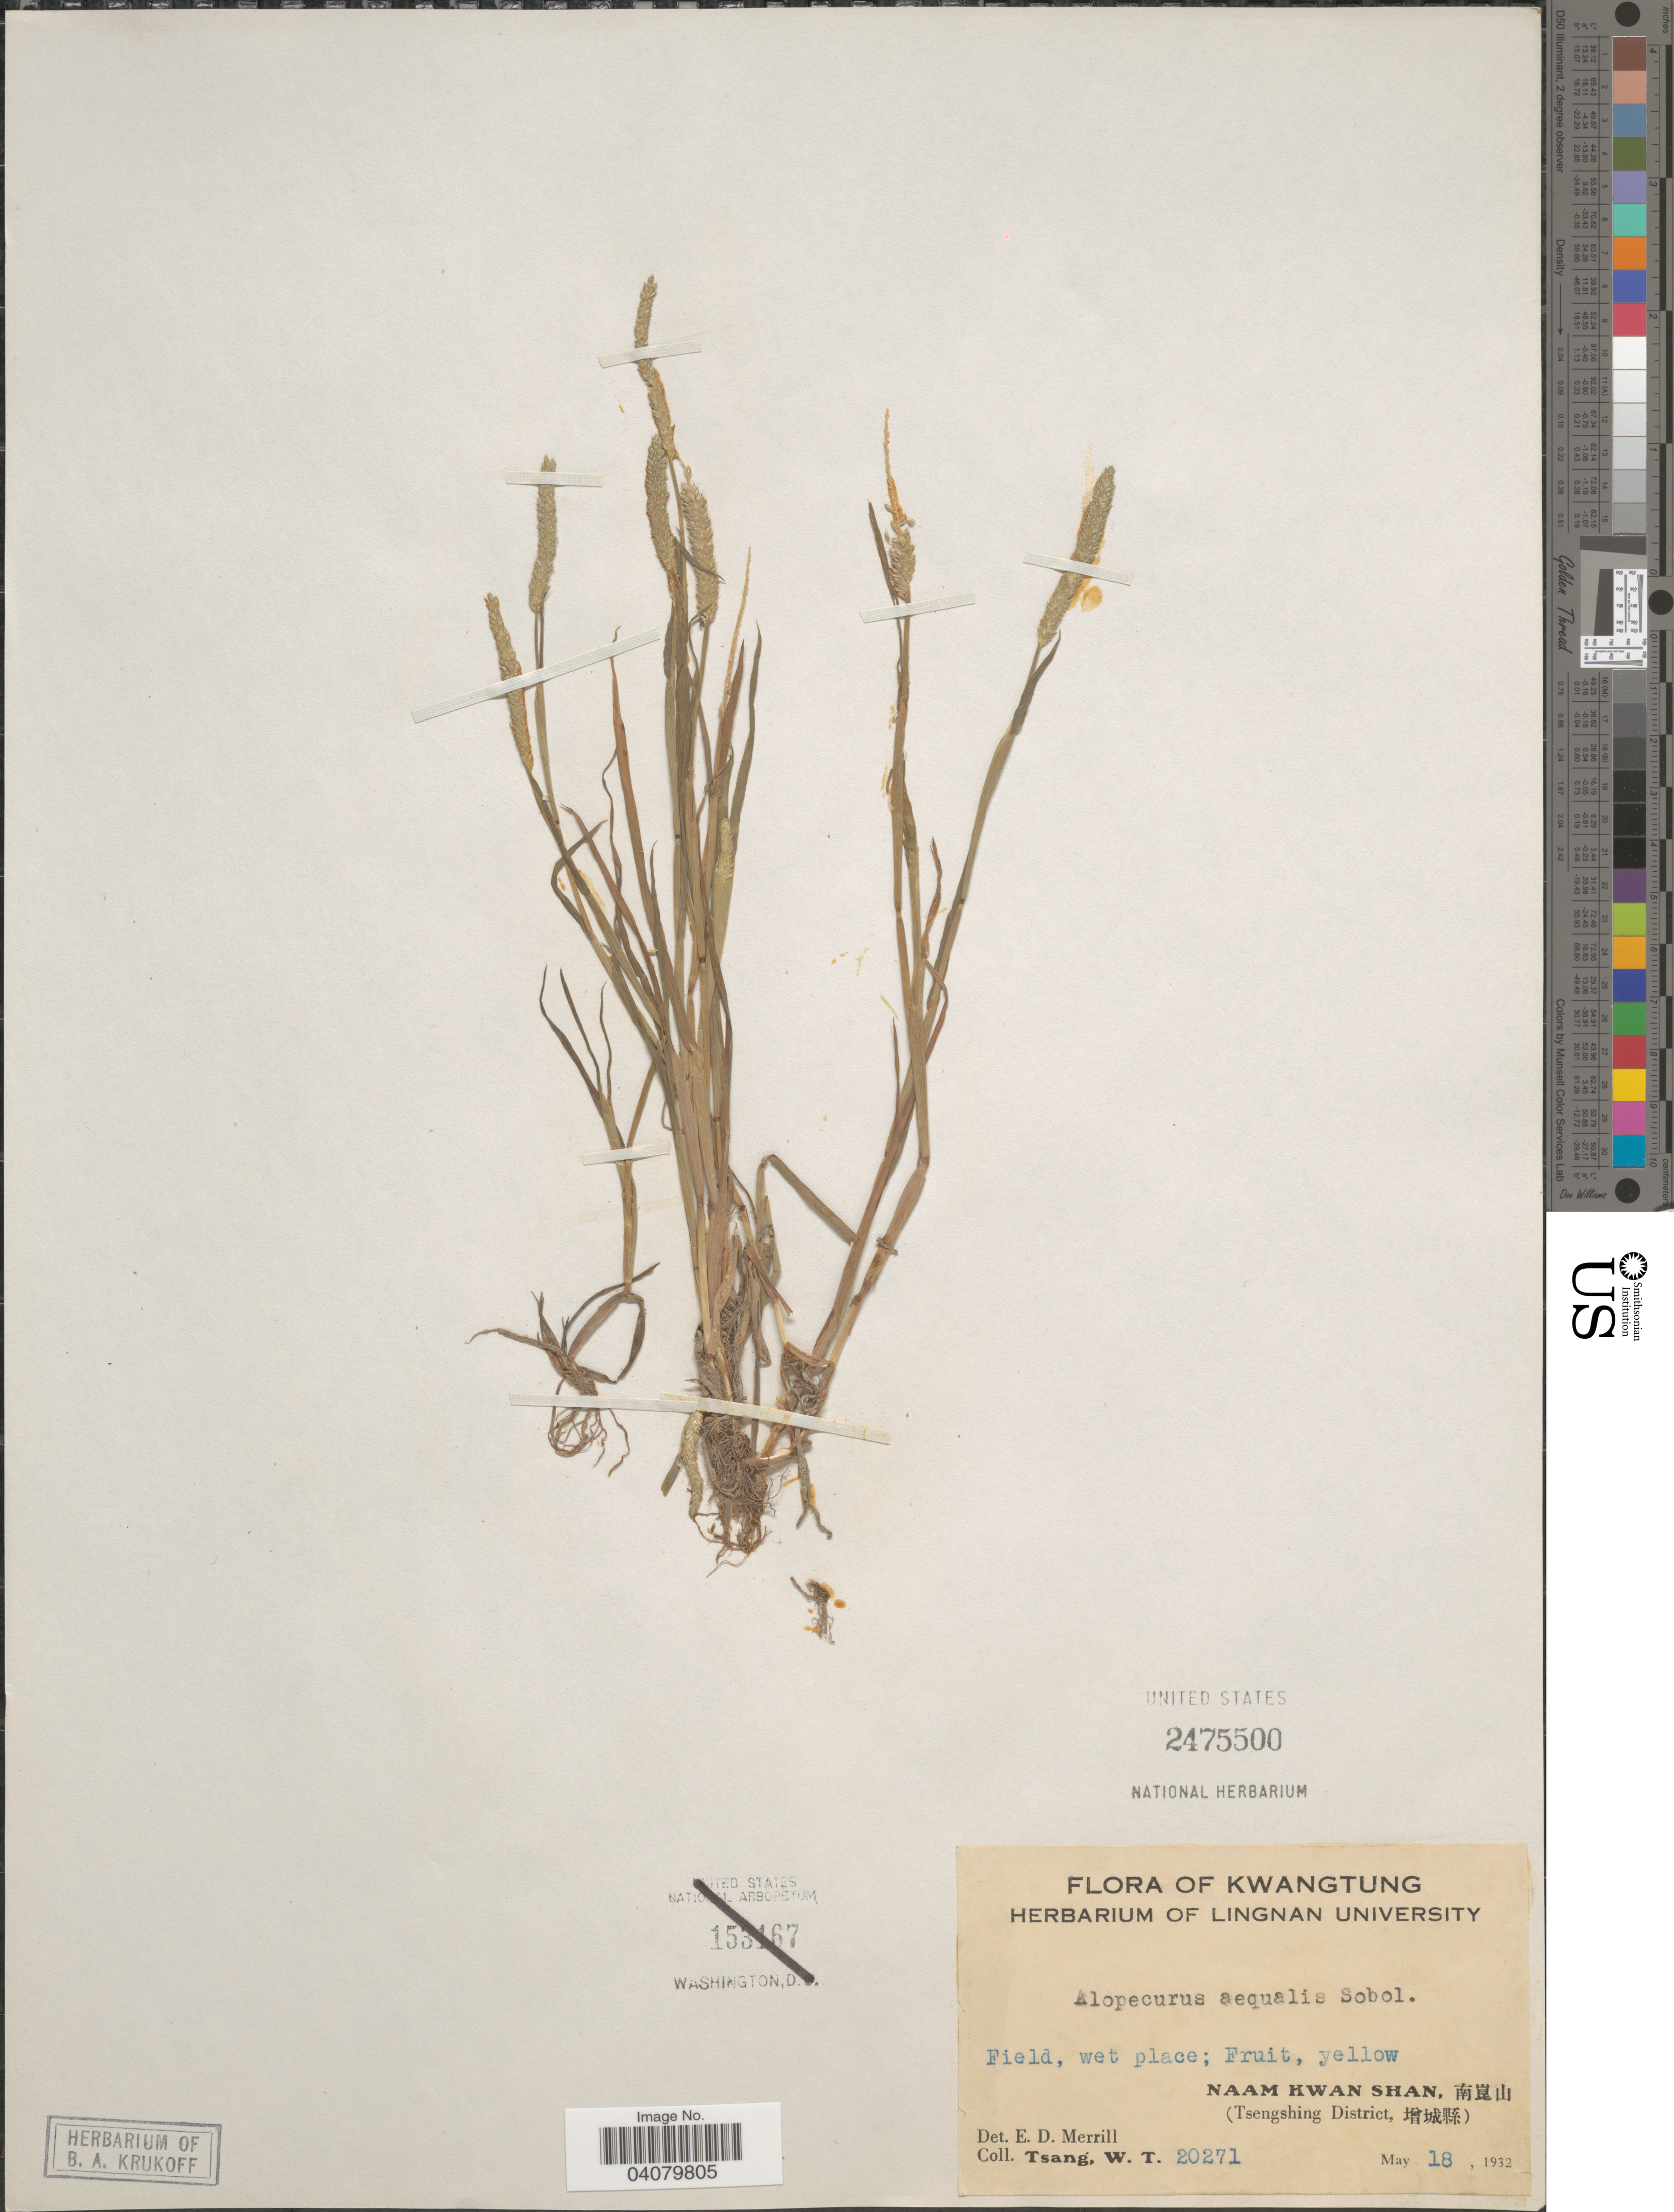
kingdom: Plantae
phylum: Tracheophyta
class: Liliopsida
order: Poales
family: Poaceae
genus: Alopecurus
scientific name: Alopecurus aequalis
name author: Sobol.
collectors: W. T. Tsang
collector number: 20271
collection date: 1932-05-18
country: China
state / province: Guangdong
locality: Kwangtung. Naam Kwan Shan, [Foreign script] (Tsengshing District, [Foreign script]).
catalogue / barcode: US 2475500